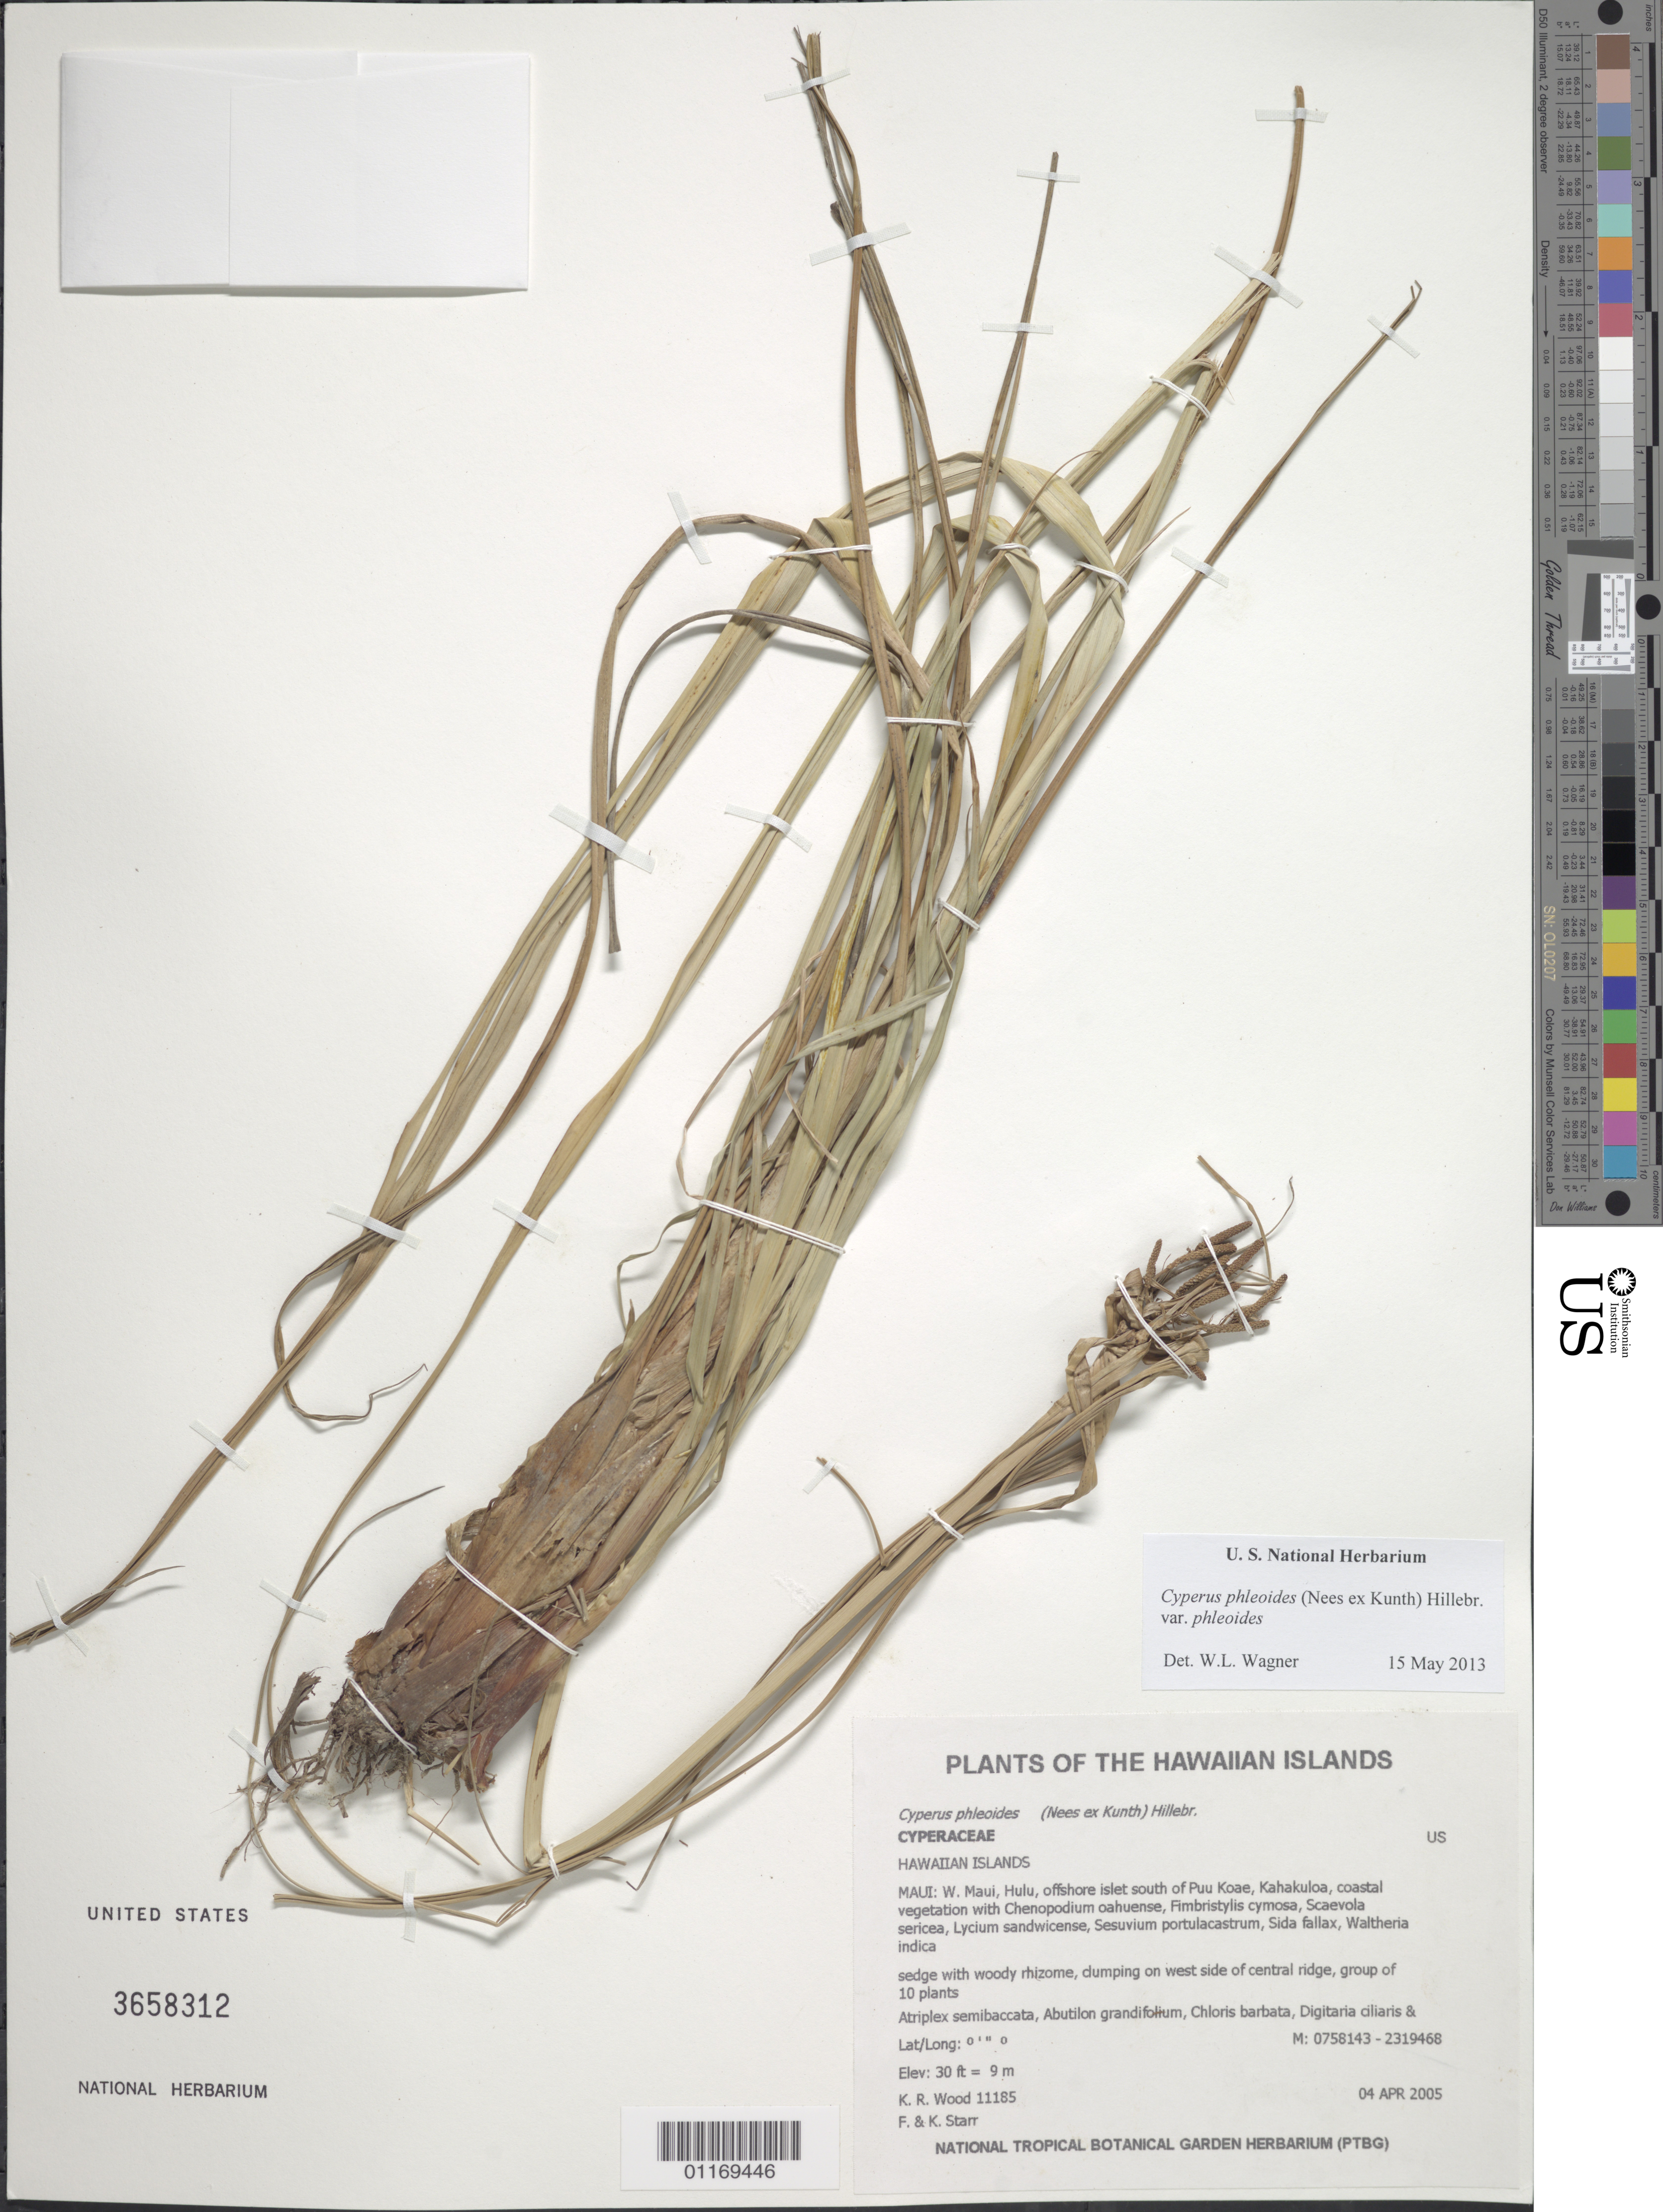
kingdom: Plantae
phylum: Tracheophyta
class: Liliopsida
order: Poales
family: Cyperaceae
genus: Cyperus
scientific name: Cyperus phleoides var. phleoides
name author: (Nees ex Kunth) Hillebr.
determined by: Wagner, W. L., (BOT), Smithsonian Institution - National Museum of Natural History (UNITED STATES)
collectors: K. R. Wood, F. Starr & K. Starr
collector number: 11185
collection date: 2005-04-04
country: United States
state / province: Hawaii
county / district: Maui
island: Maui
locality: W. Maui, Hulu, offshore islet south of Pu'u Koae, Kahakuloa, west side of central ridge.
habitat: Coastal vegetation.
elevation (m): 9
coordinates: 0758143, 2319468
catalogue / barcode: US 3658312